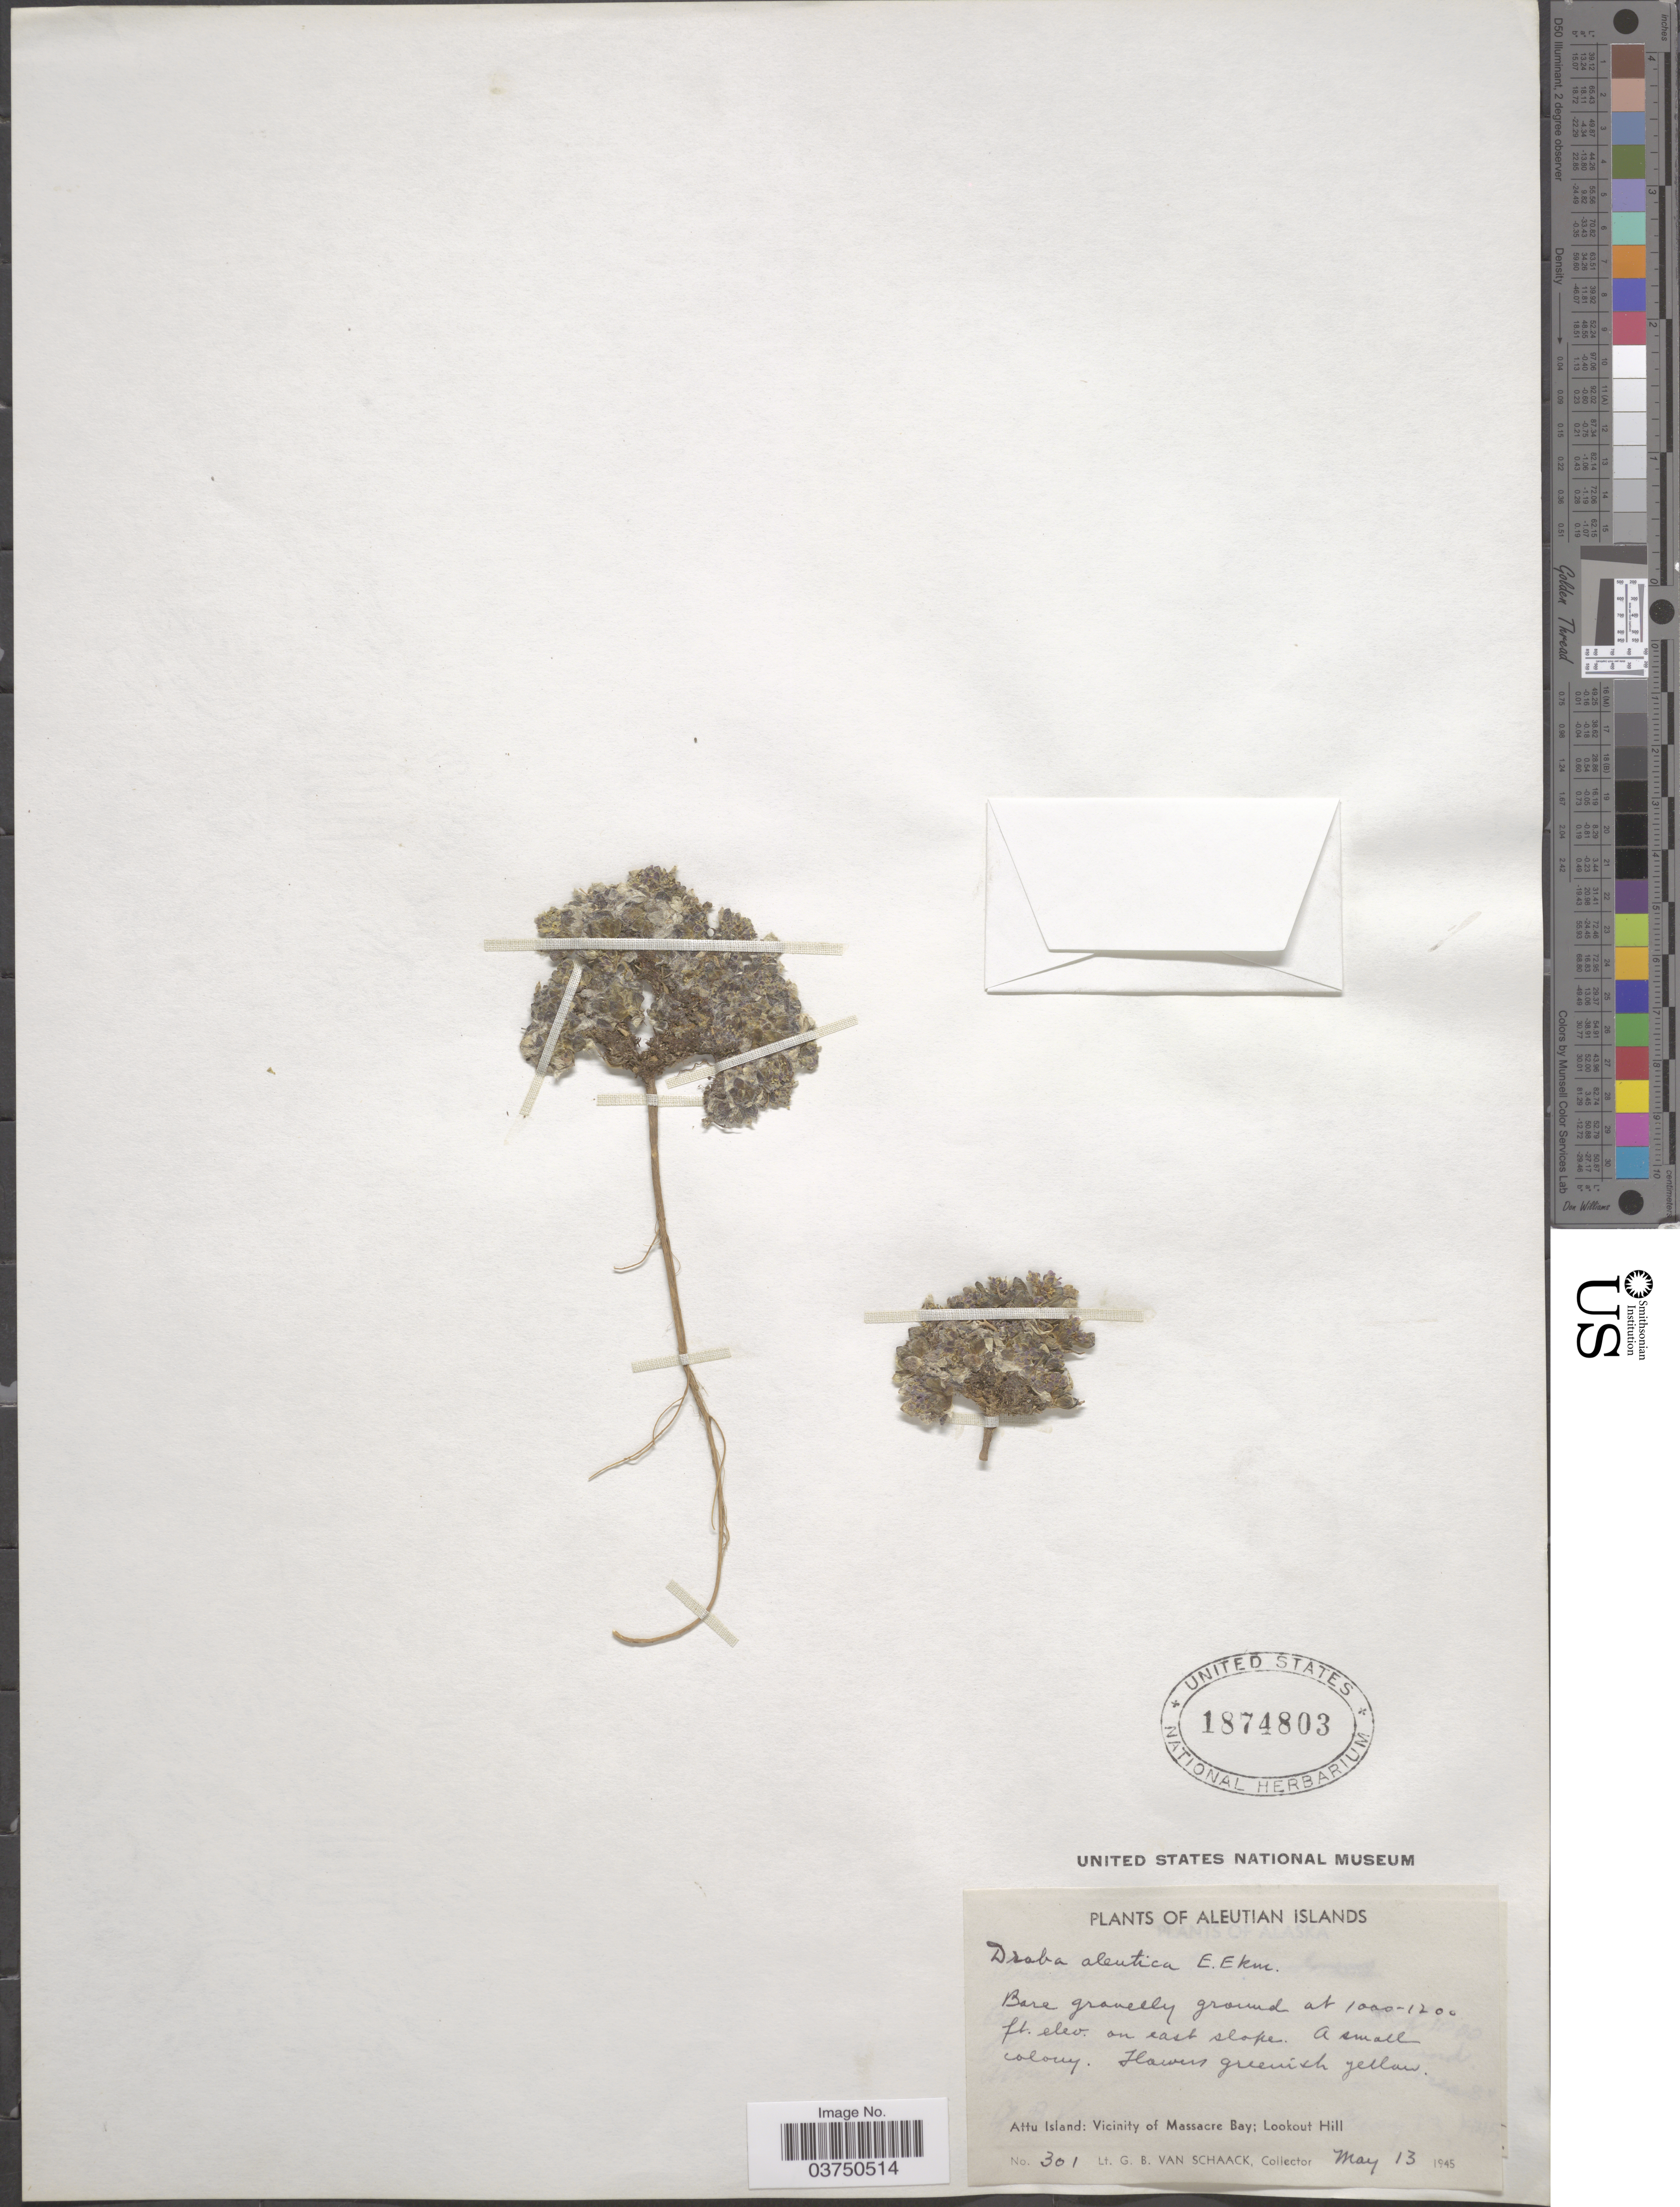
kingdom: Plantae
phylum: Tracheophyta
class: Magnoliopsida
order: Brassicales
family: Brassicaceae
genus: Draba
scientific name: Draba aleutica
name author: Ekman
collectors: G. Van Schaack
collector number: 301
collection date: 1945-05-13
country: United States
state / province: Alaska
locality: Aleutian Islands. On east slope. Attu Island: Vicinity of Massacre Bay; Lookout Hill.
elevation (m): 305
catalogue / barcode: US 1874803